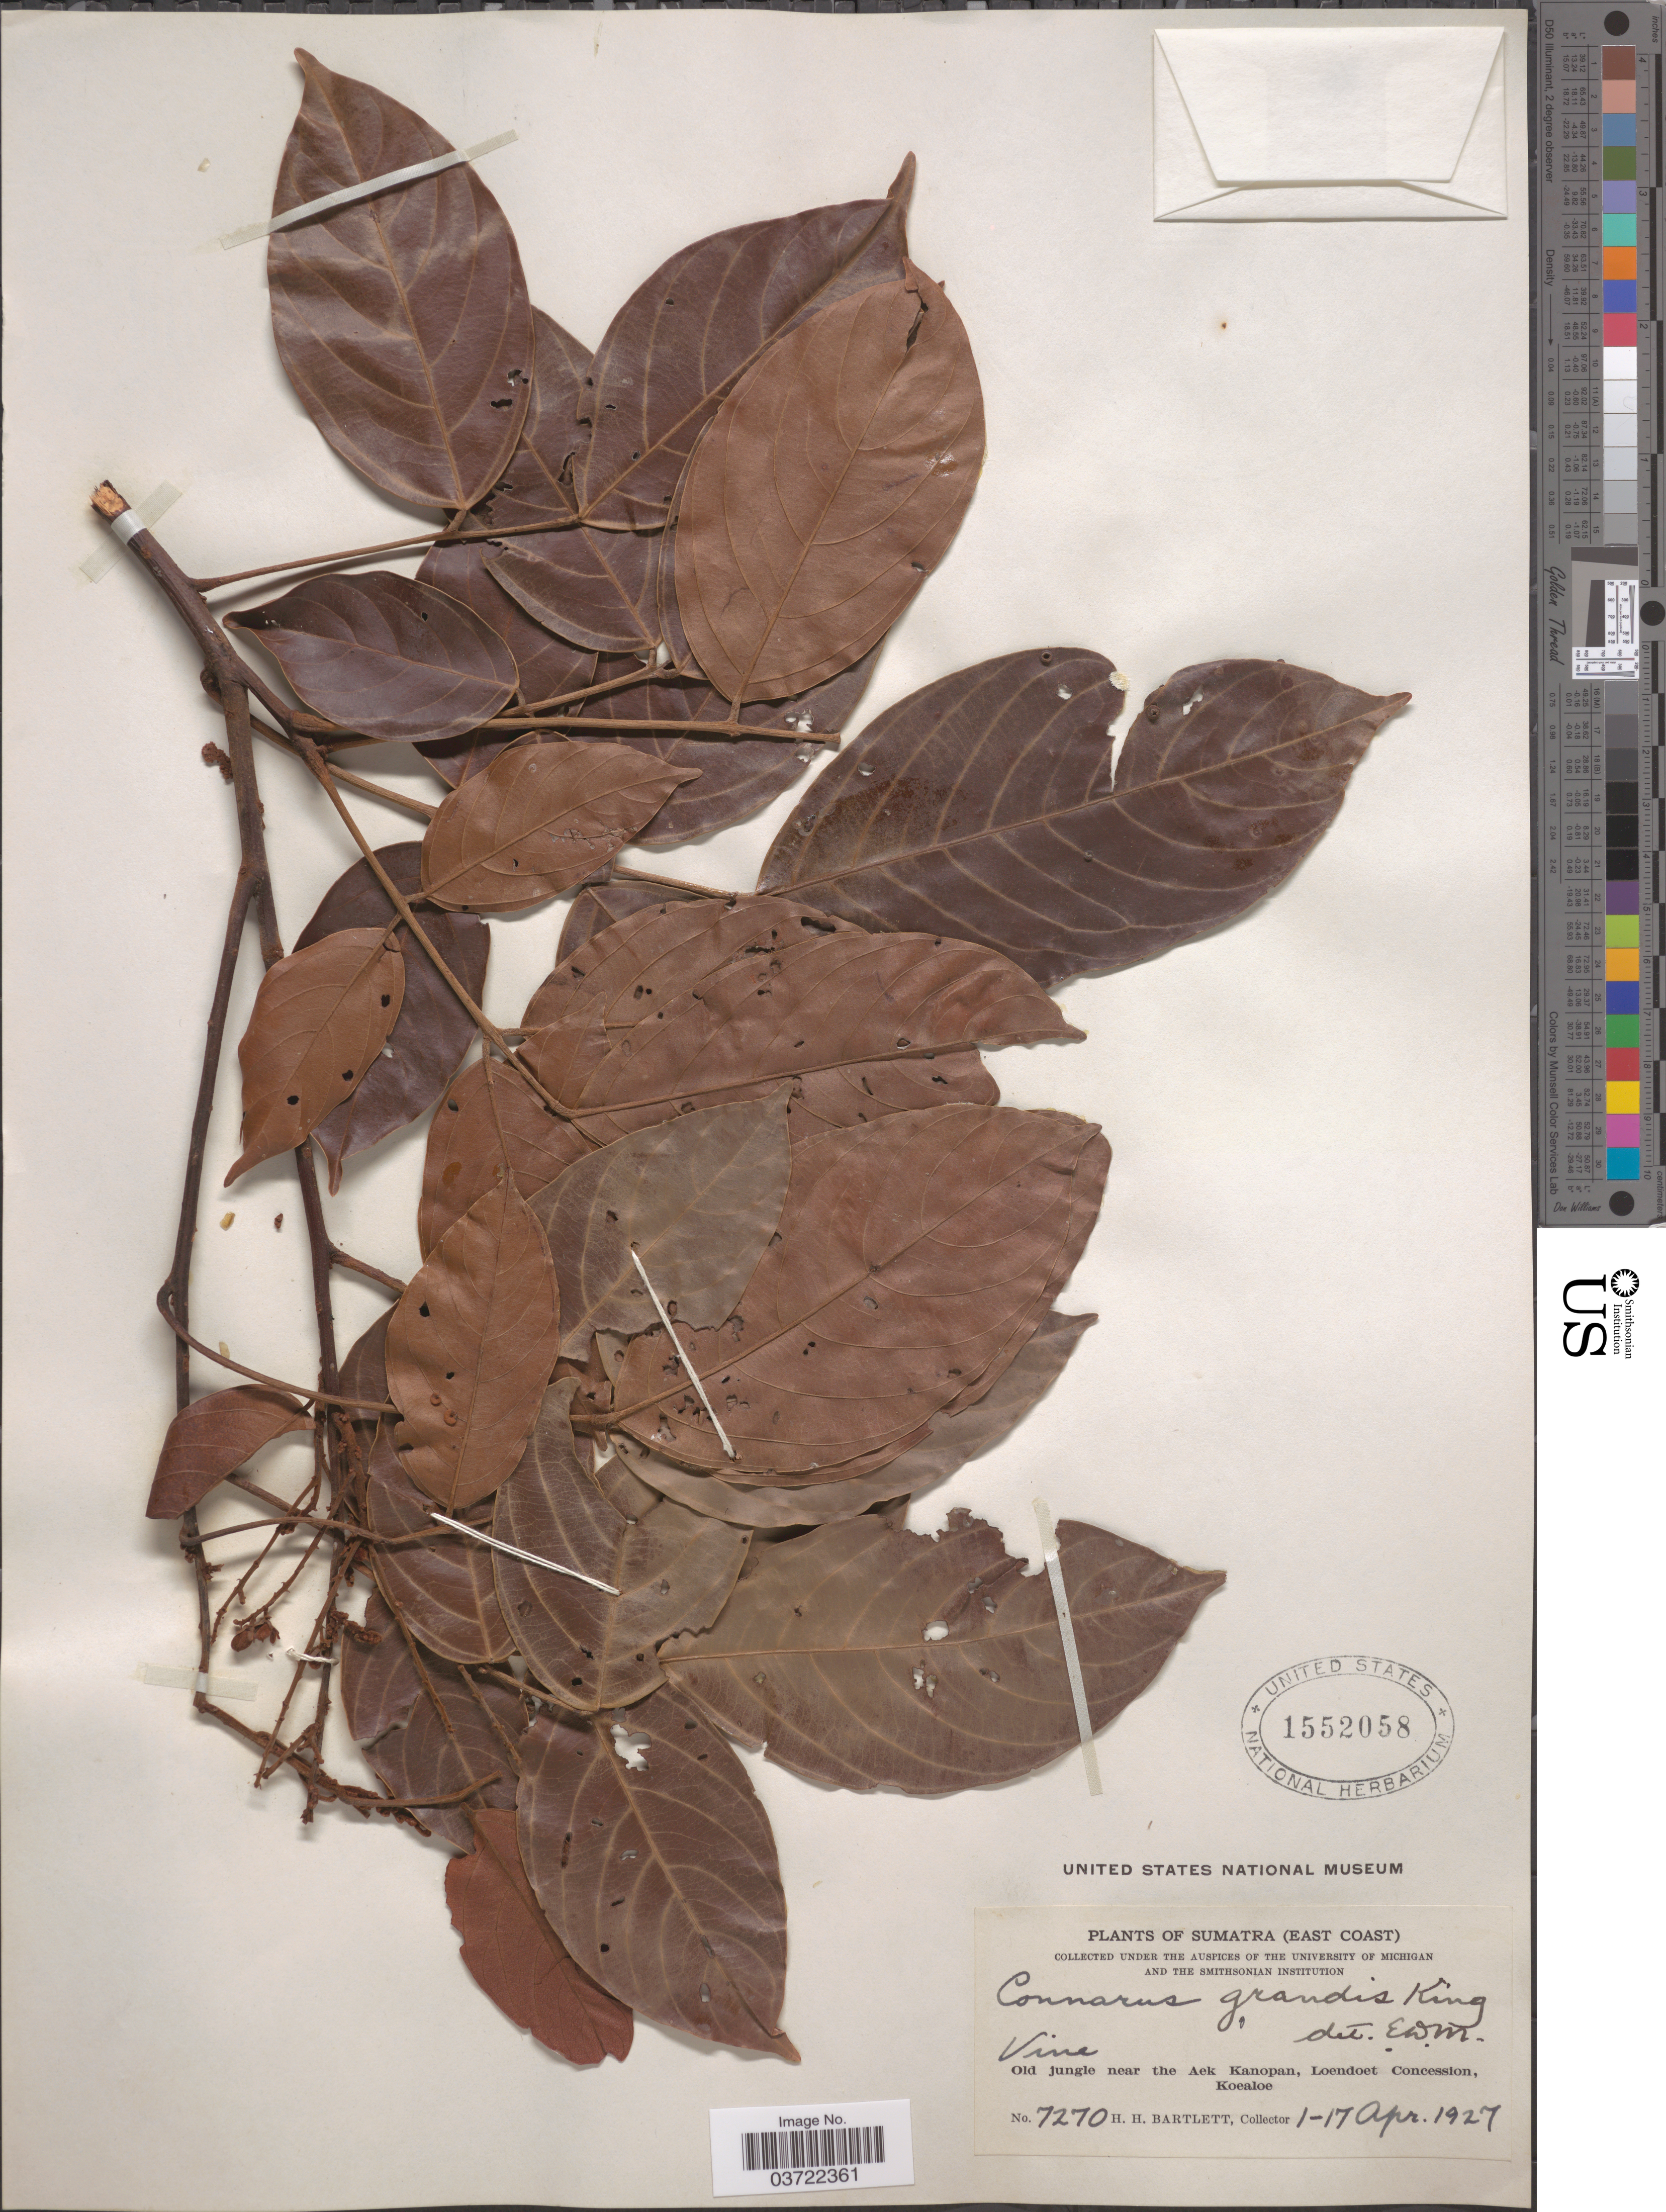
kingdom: Plantae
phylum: Tracheophyta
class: Magnoliopsida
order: Oxalidales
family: Connaraceae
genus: Connarus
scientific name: Connarus grandis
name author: Jack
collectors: H. H. Bartlett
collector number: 7270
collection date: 1927-04-01/1927-04-17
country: Indonesia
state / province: Sumatra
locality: East Coast. Old jungle near the Aek Kanopan, Loendoet Concession, Koealoe.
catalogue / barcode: US 1552058